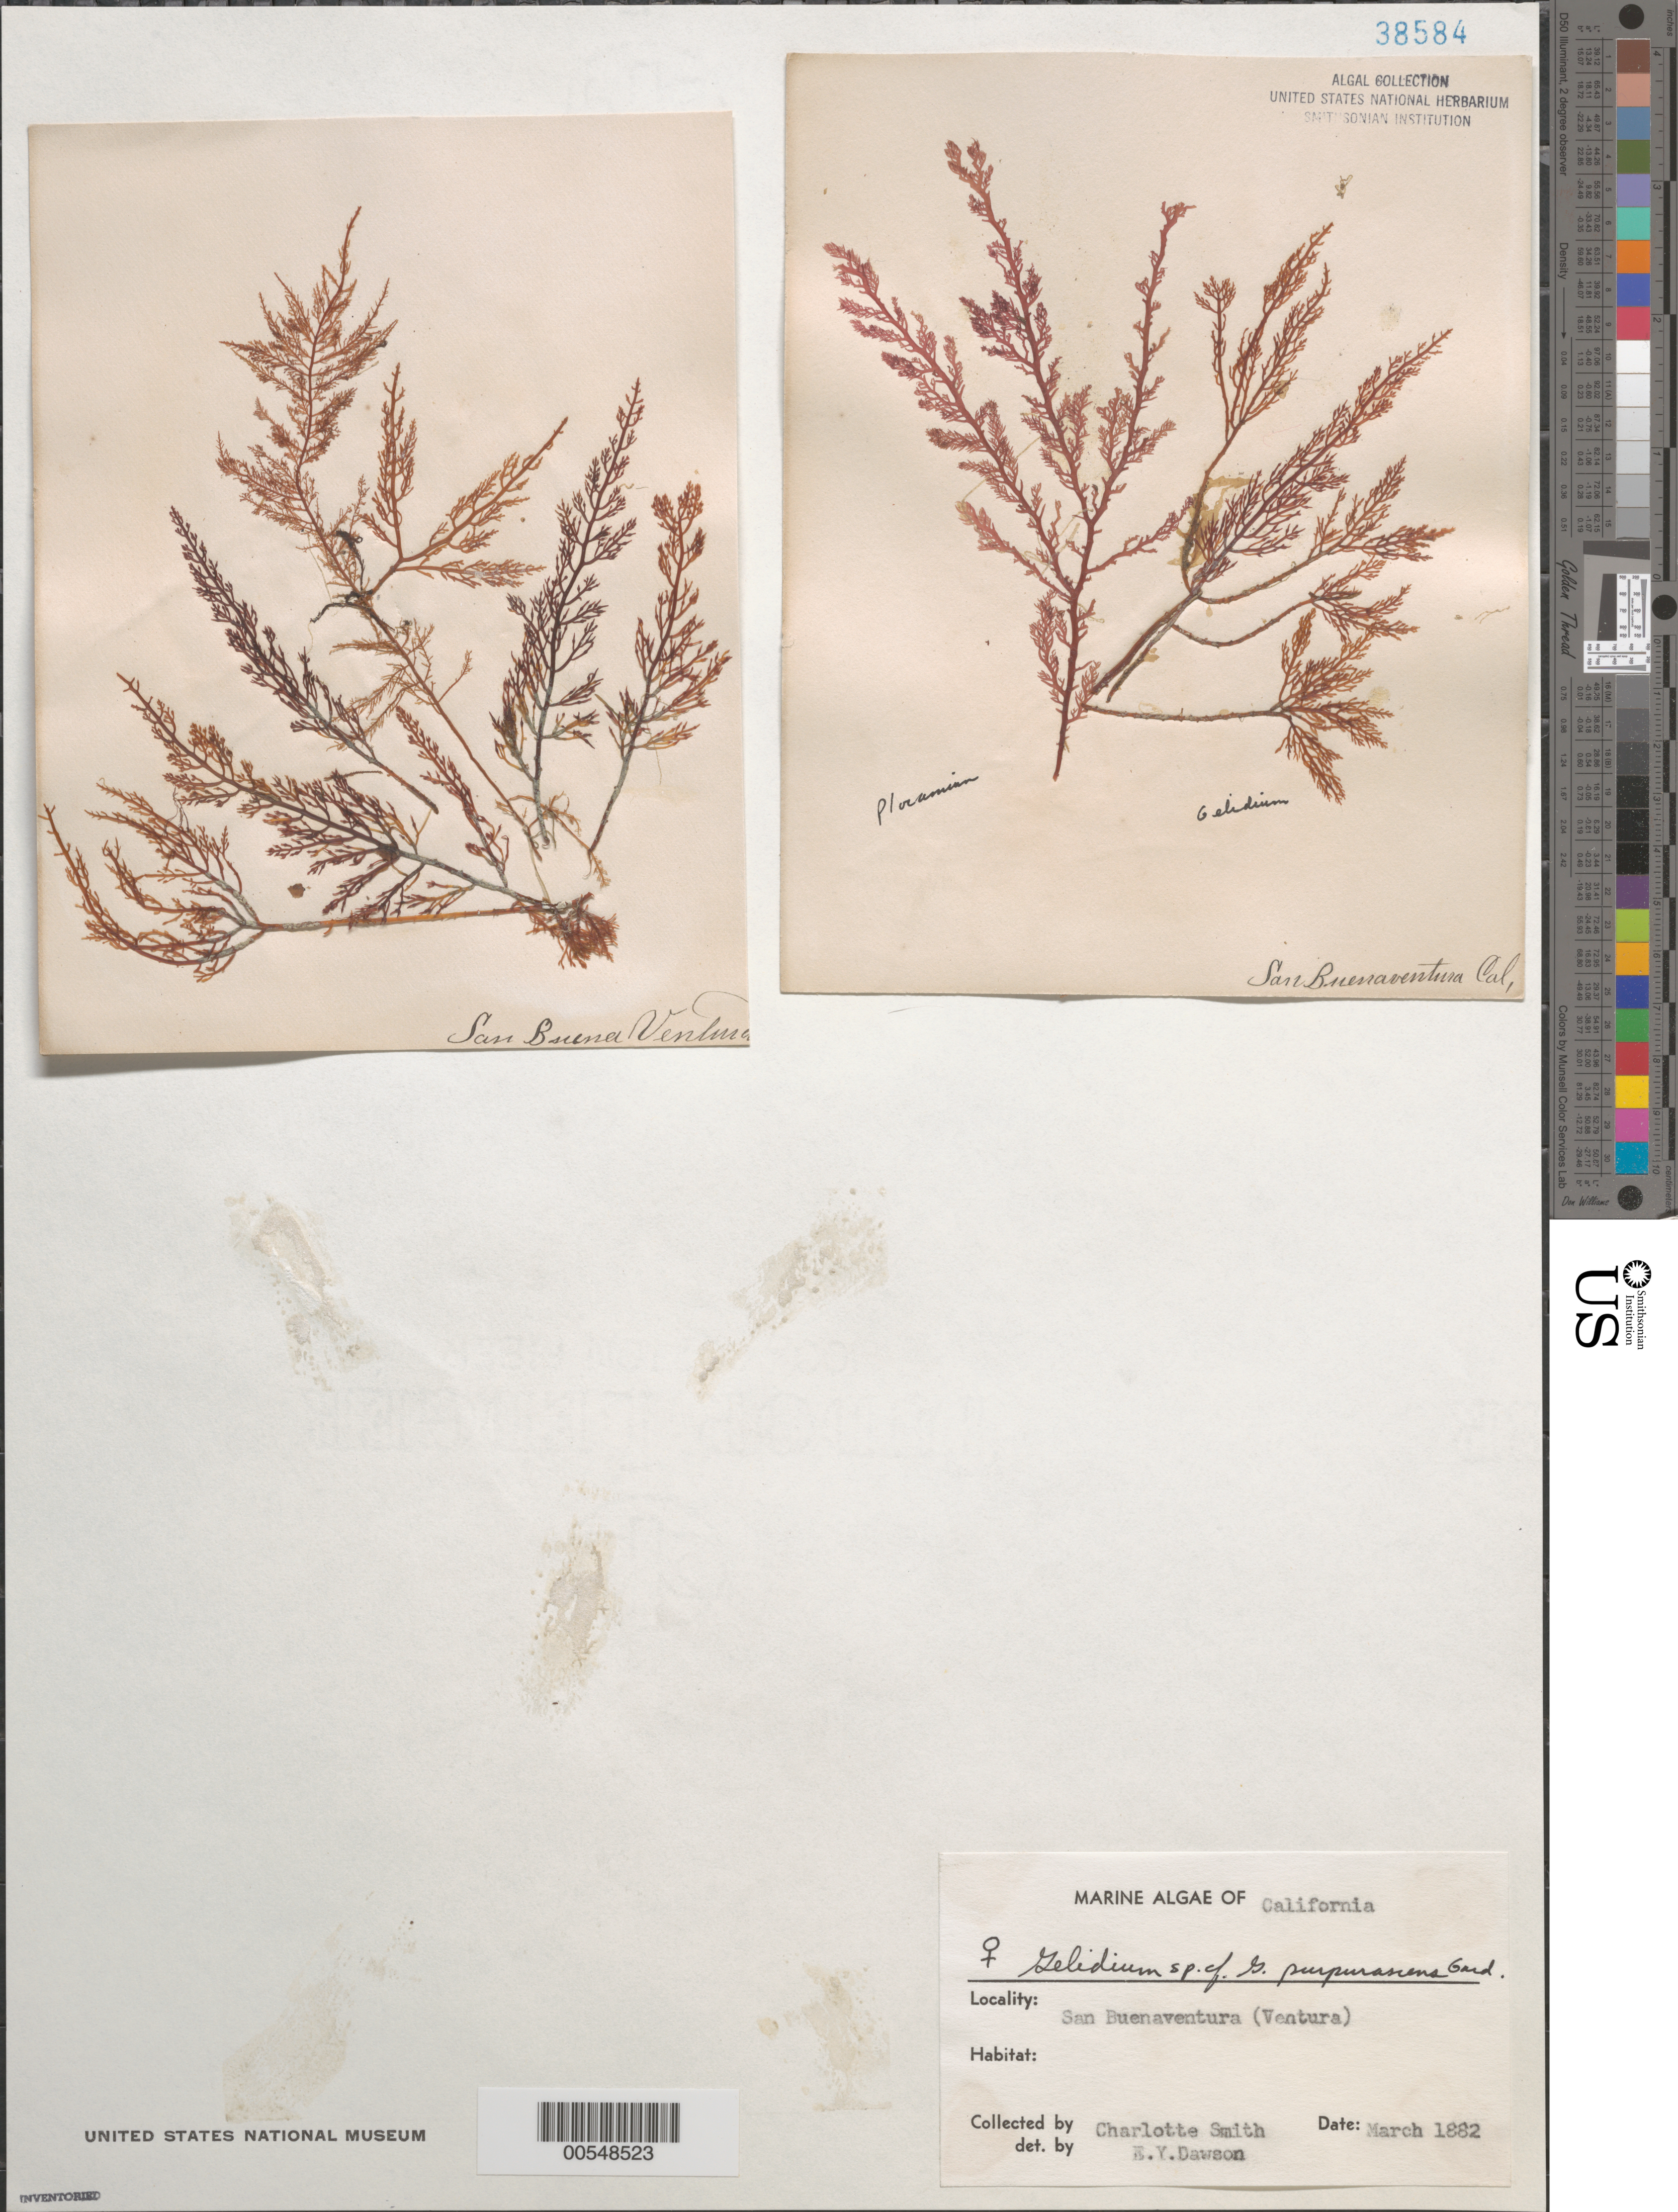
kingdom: Plantae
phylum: Rhodophyta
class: Florideophyceae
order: Gelidiales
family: Gelidiaceae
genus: Gelidium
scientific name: Gelidium purpurascens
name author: N.L. Gardner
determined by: Dawson, E. Y.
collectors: C. Smith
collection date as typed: Mar 1882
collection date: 1882-03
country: United States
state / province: California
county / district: Ventura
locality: San Buenaventura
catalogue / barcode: US 38584